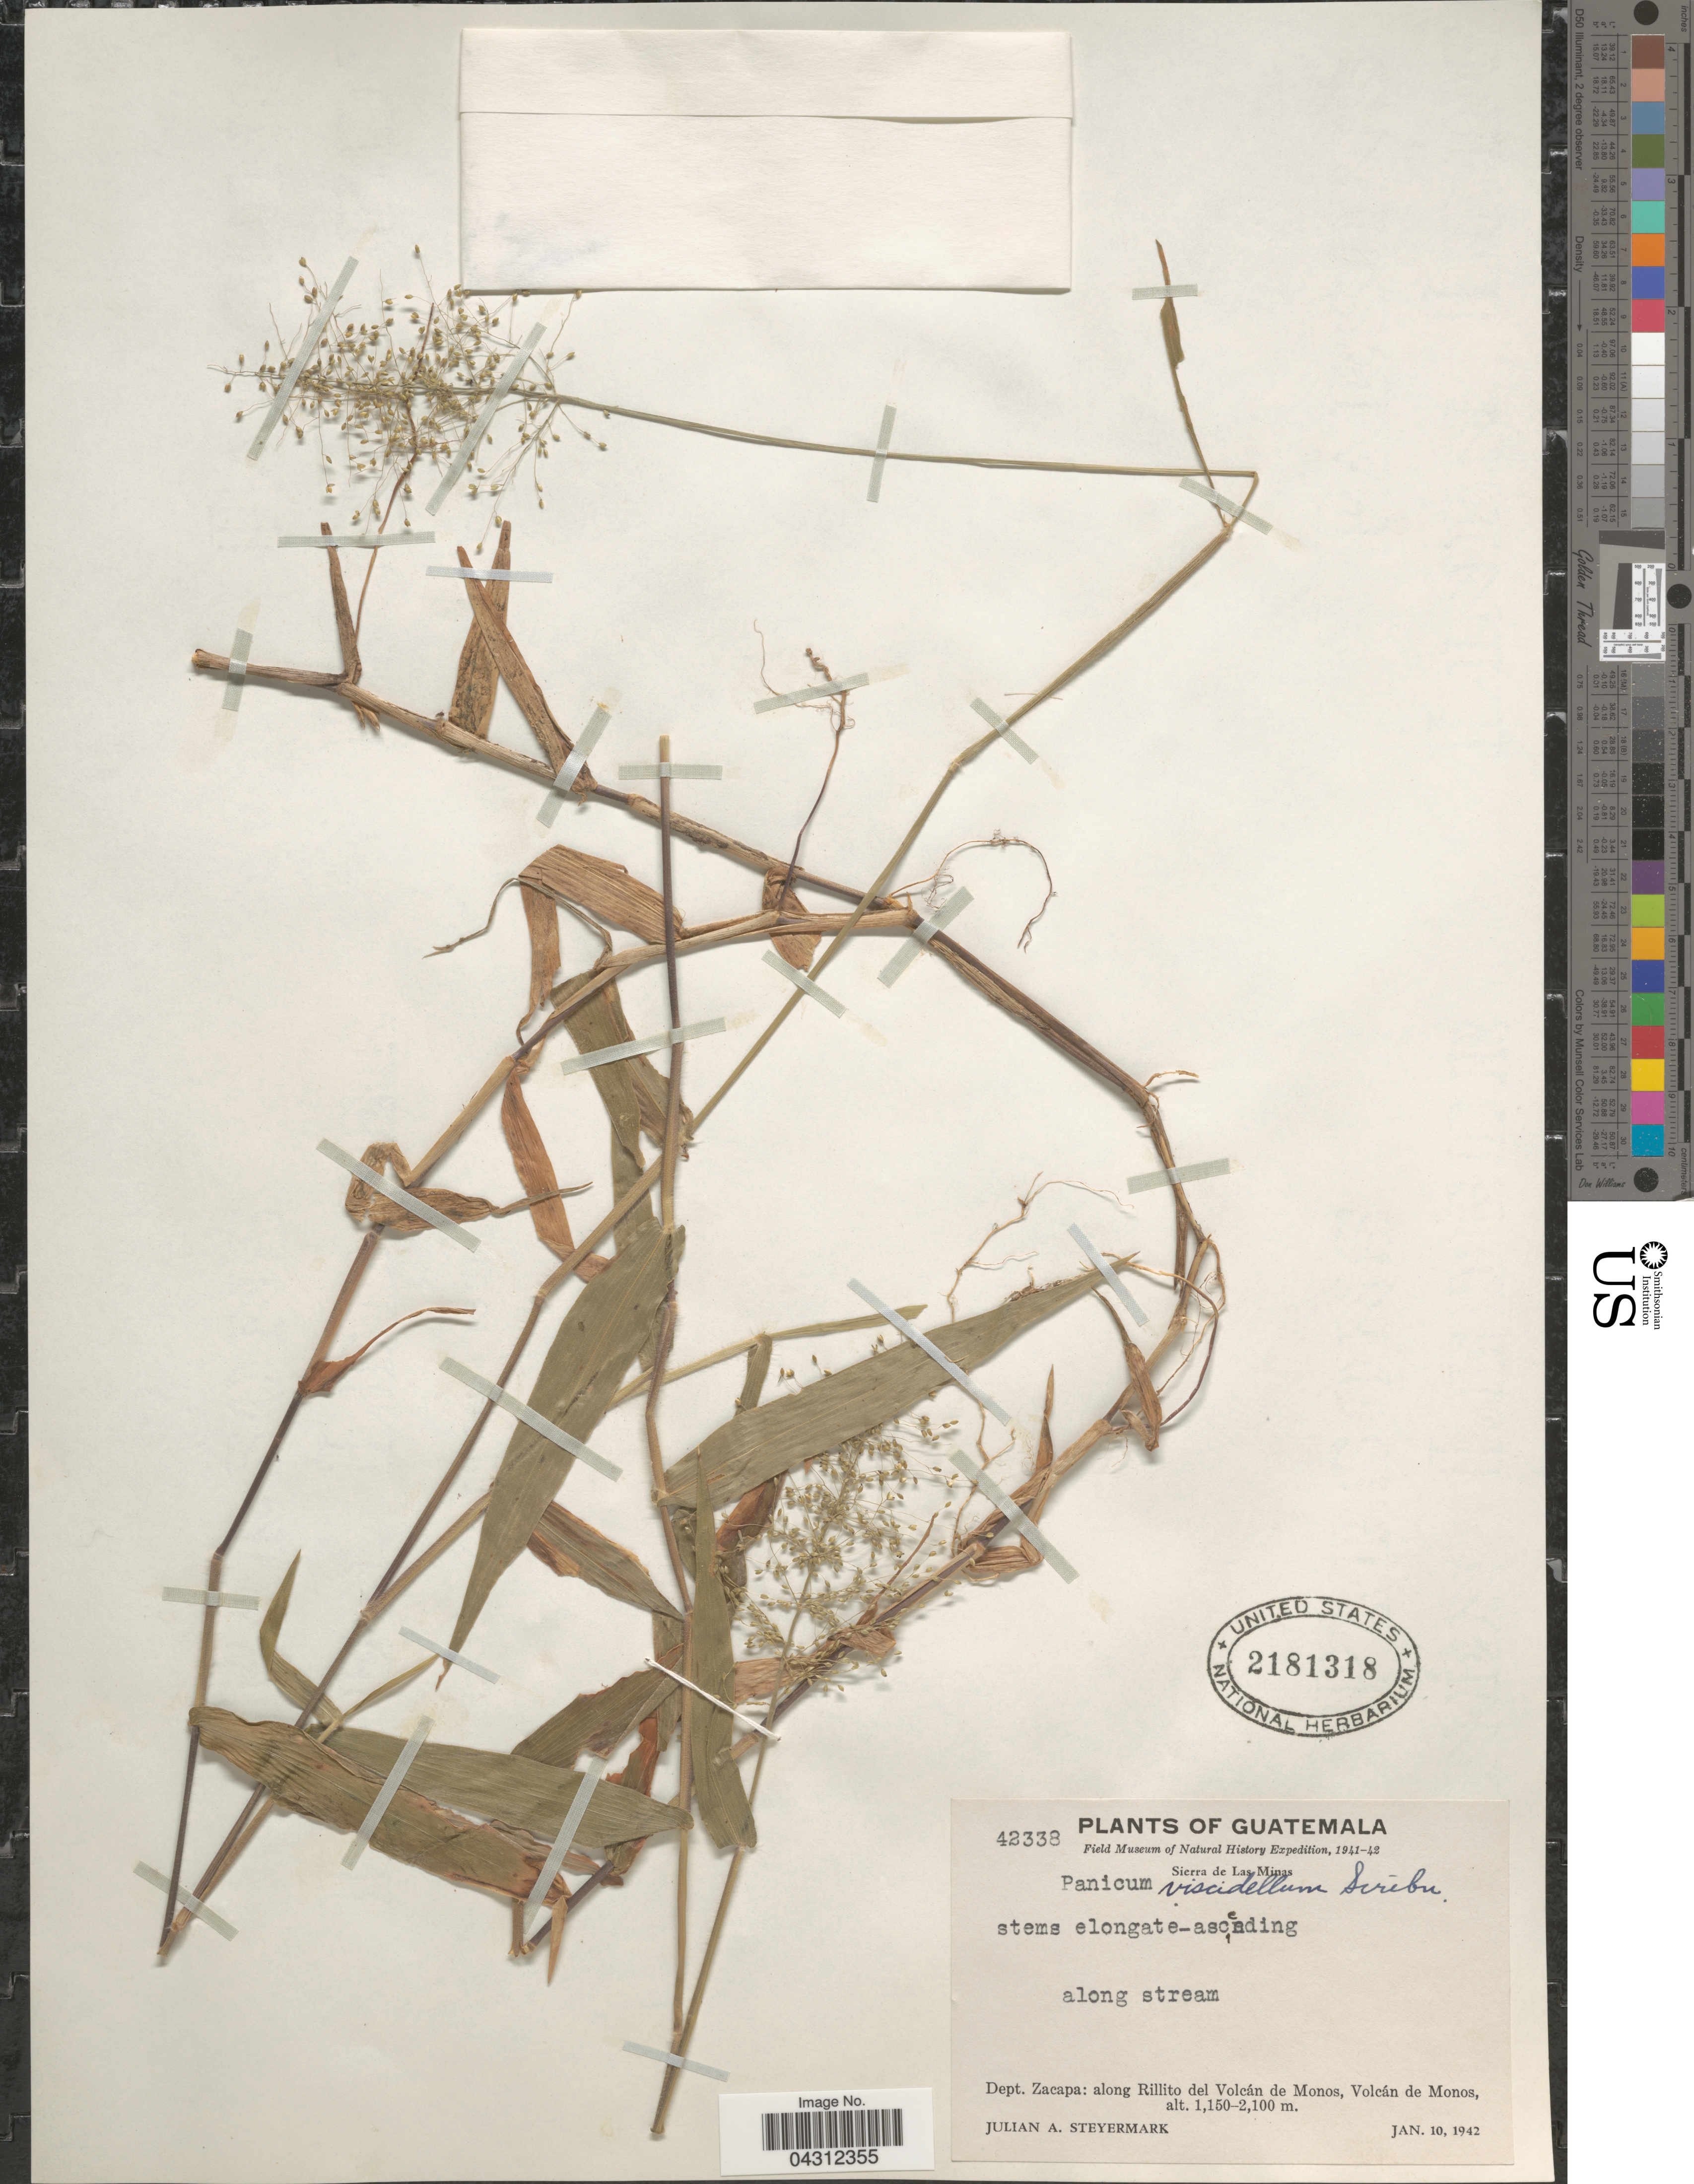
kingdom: Plantae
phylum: Tracheophyta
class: Liliopsida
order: Poales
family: Poaceae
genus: Dichanthelium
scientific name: Dichanthelium viscidellum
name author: (Scribn.) Gould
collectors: J. Steyermark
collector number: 42338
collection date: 1942-01-10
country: Guatemala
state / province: Zacapa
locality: Field Museum of Natural History Expedition, 1941-42. Sierra de Las Minas. Along stream. Dept. Zacapa: along Rillito del Volcán de Monos, Volcán de Monos.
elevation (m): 1150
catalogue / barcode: US 2181318